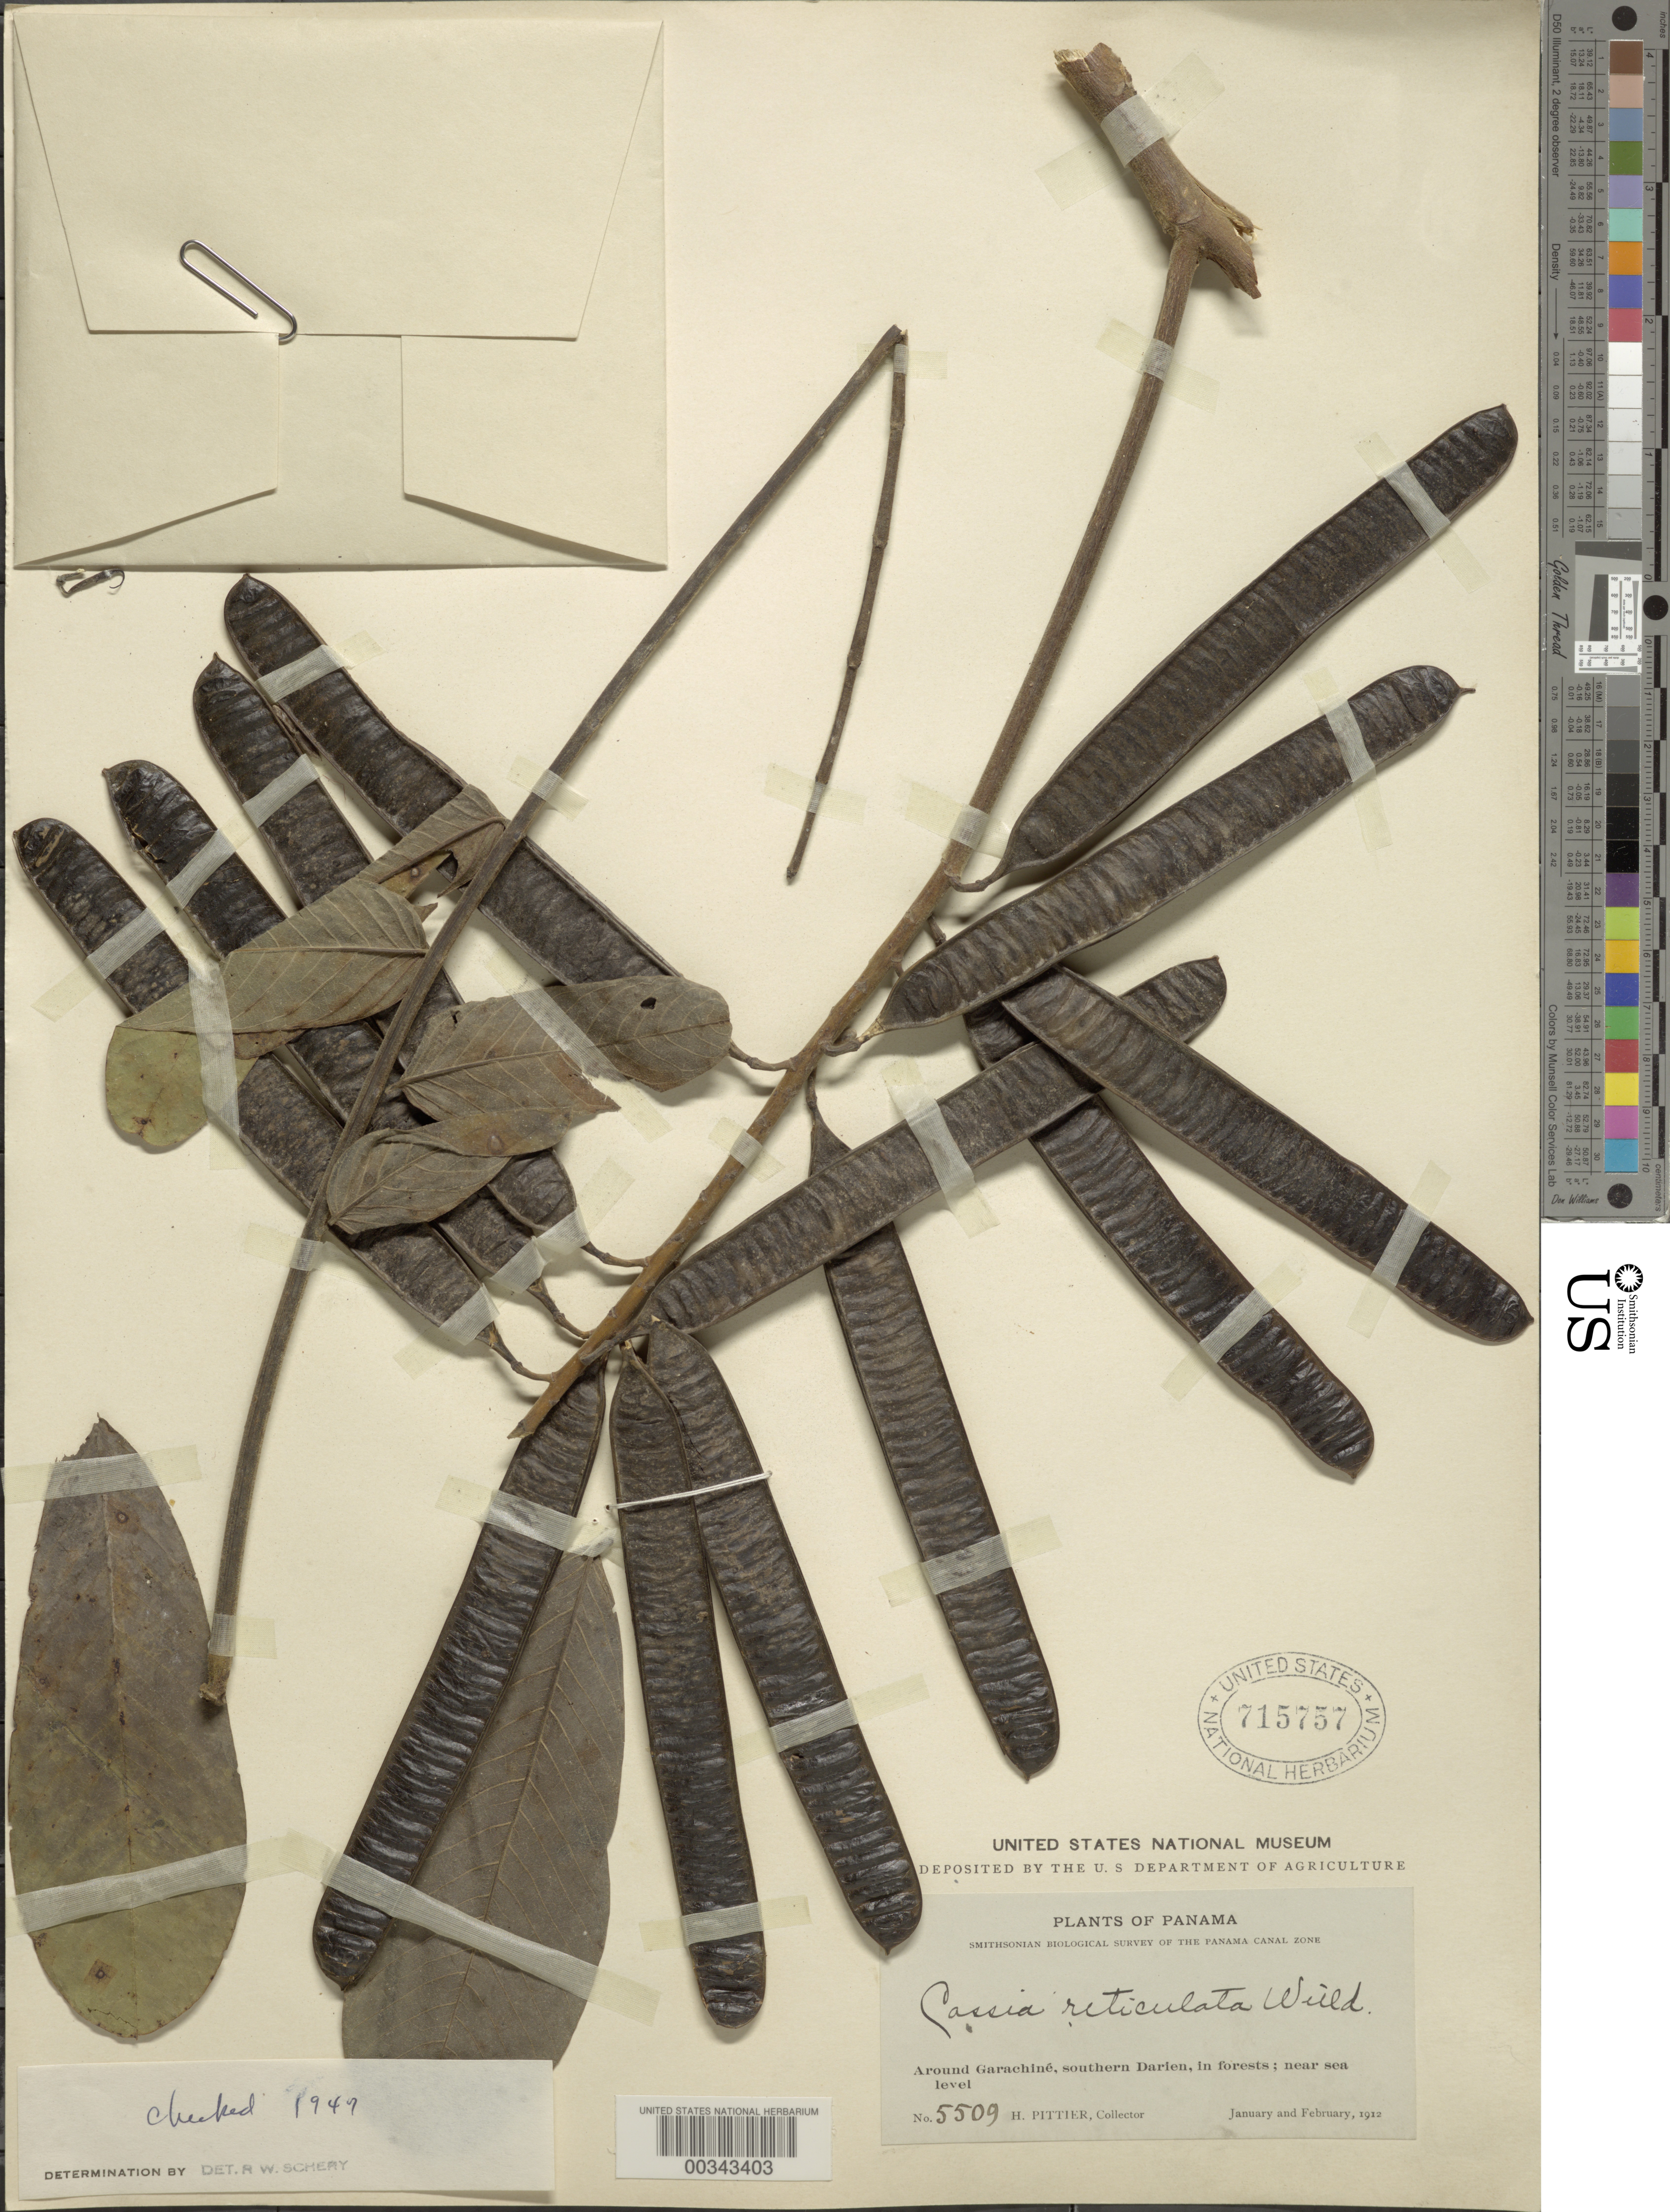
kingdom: Plantae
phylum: Tracheophyta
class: Magnoliopsida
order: Fabales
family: Fabaceae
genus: Senna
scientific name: Senna reticulata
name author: (Willd.) H.S. Irwin & Barneby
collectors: H. F. Pittier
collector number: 5509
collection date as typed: Jan 1912 to -- Feb 1912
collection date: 1912-01/1912-02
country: Panama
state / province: Darién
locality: Around Garachine, southern Darien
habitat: In forests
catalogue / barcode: US 715757